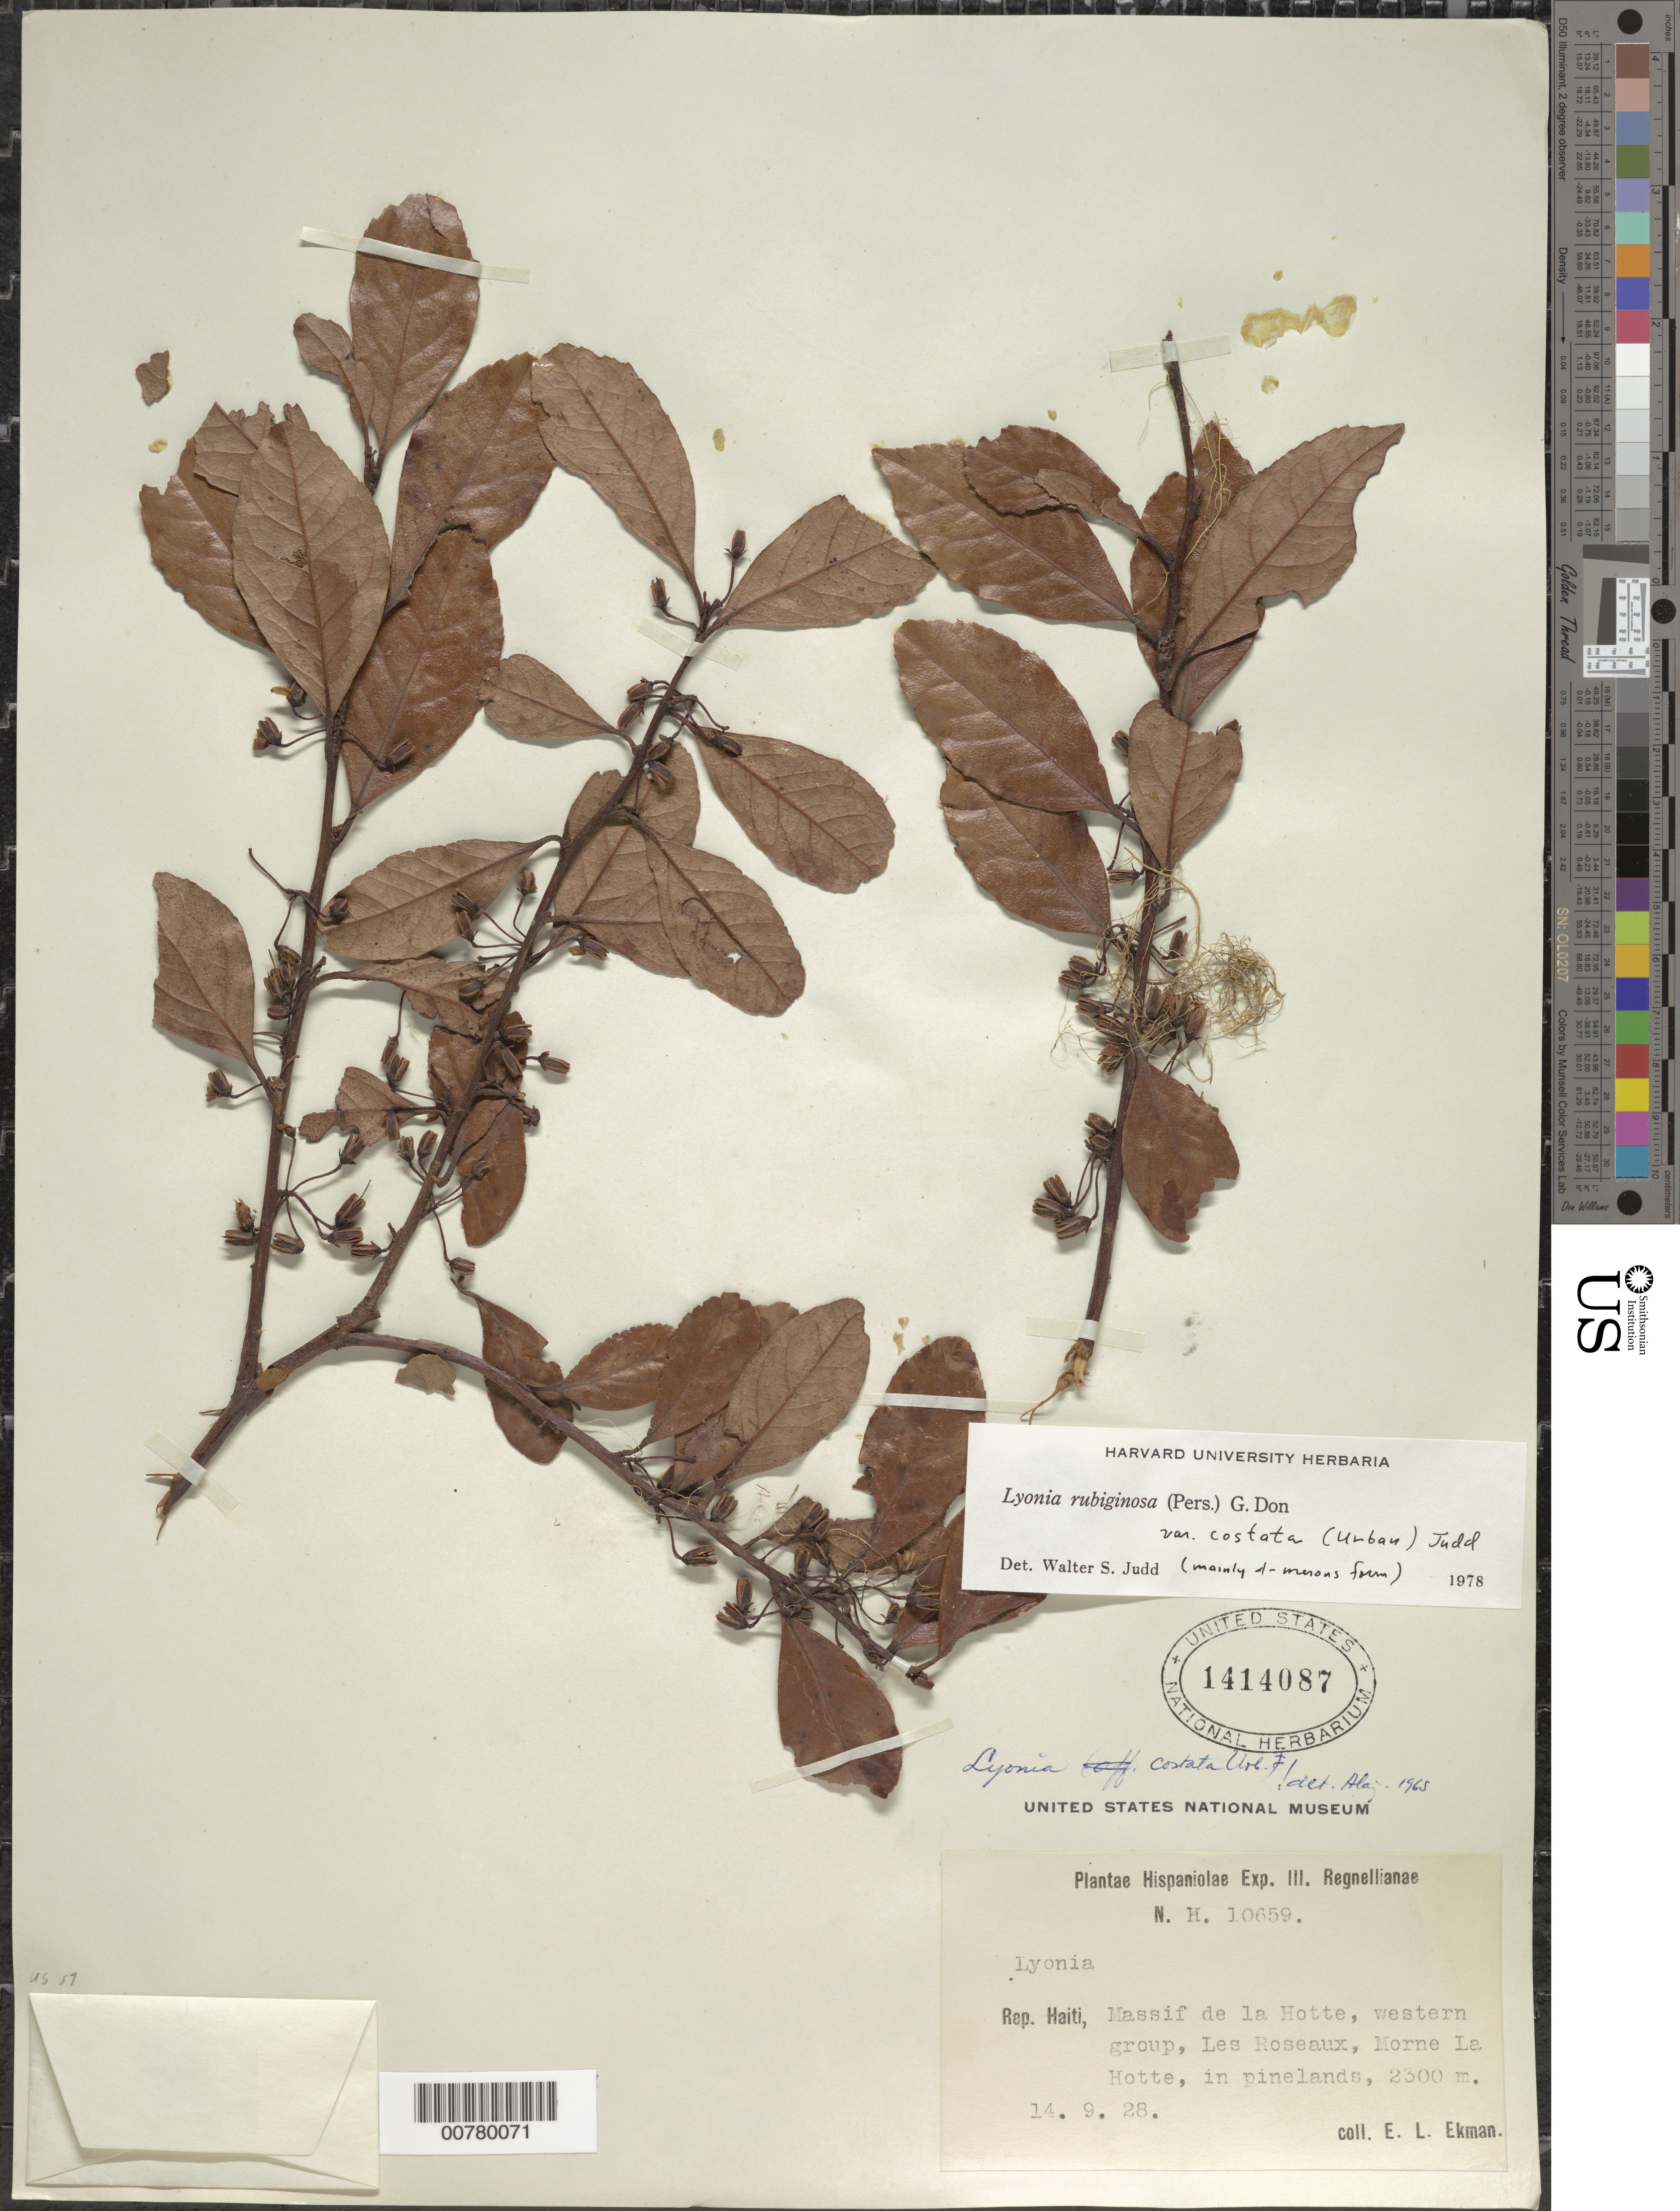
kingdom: Plantae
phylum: Tracheophyta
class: Magnoliopsida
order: Ericales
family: Ericaceae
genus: Lyonia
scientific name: Lyonia rubiginosa var. costata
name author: (Urb.) Judd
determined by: Judd, Walter S.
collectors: E. L. Ekman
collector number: H 10659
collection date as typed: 14 Sep 1928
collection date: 1928-09-14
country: Haiti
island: Hispaniola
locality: Massif de la Hotte, western group, Les Roseaux, Morne La Hotte.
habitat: In pinelands.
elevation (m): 2300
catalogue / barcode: US 1414087